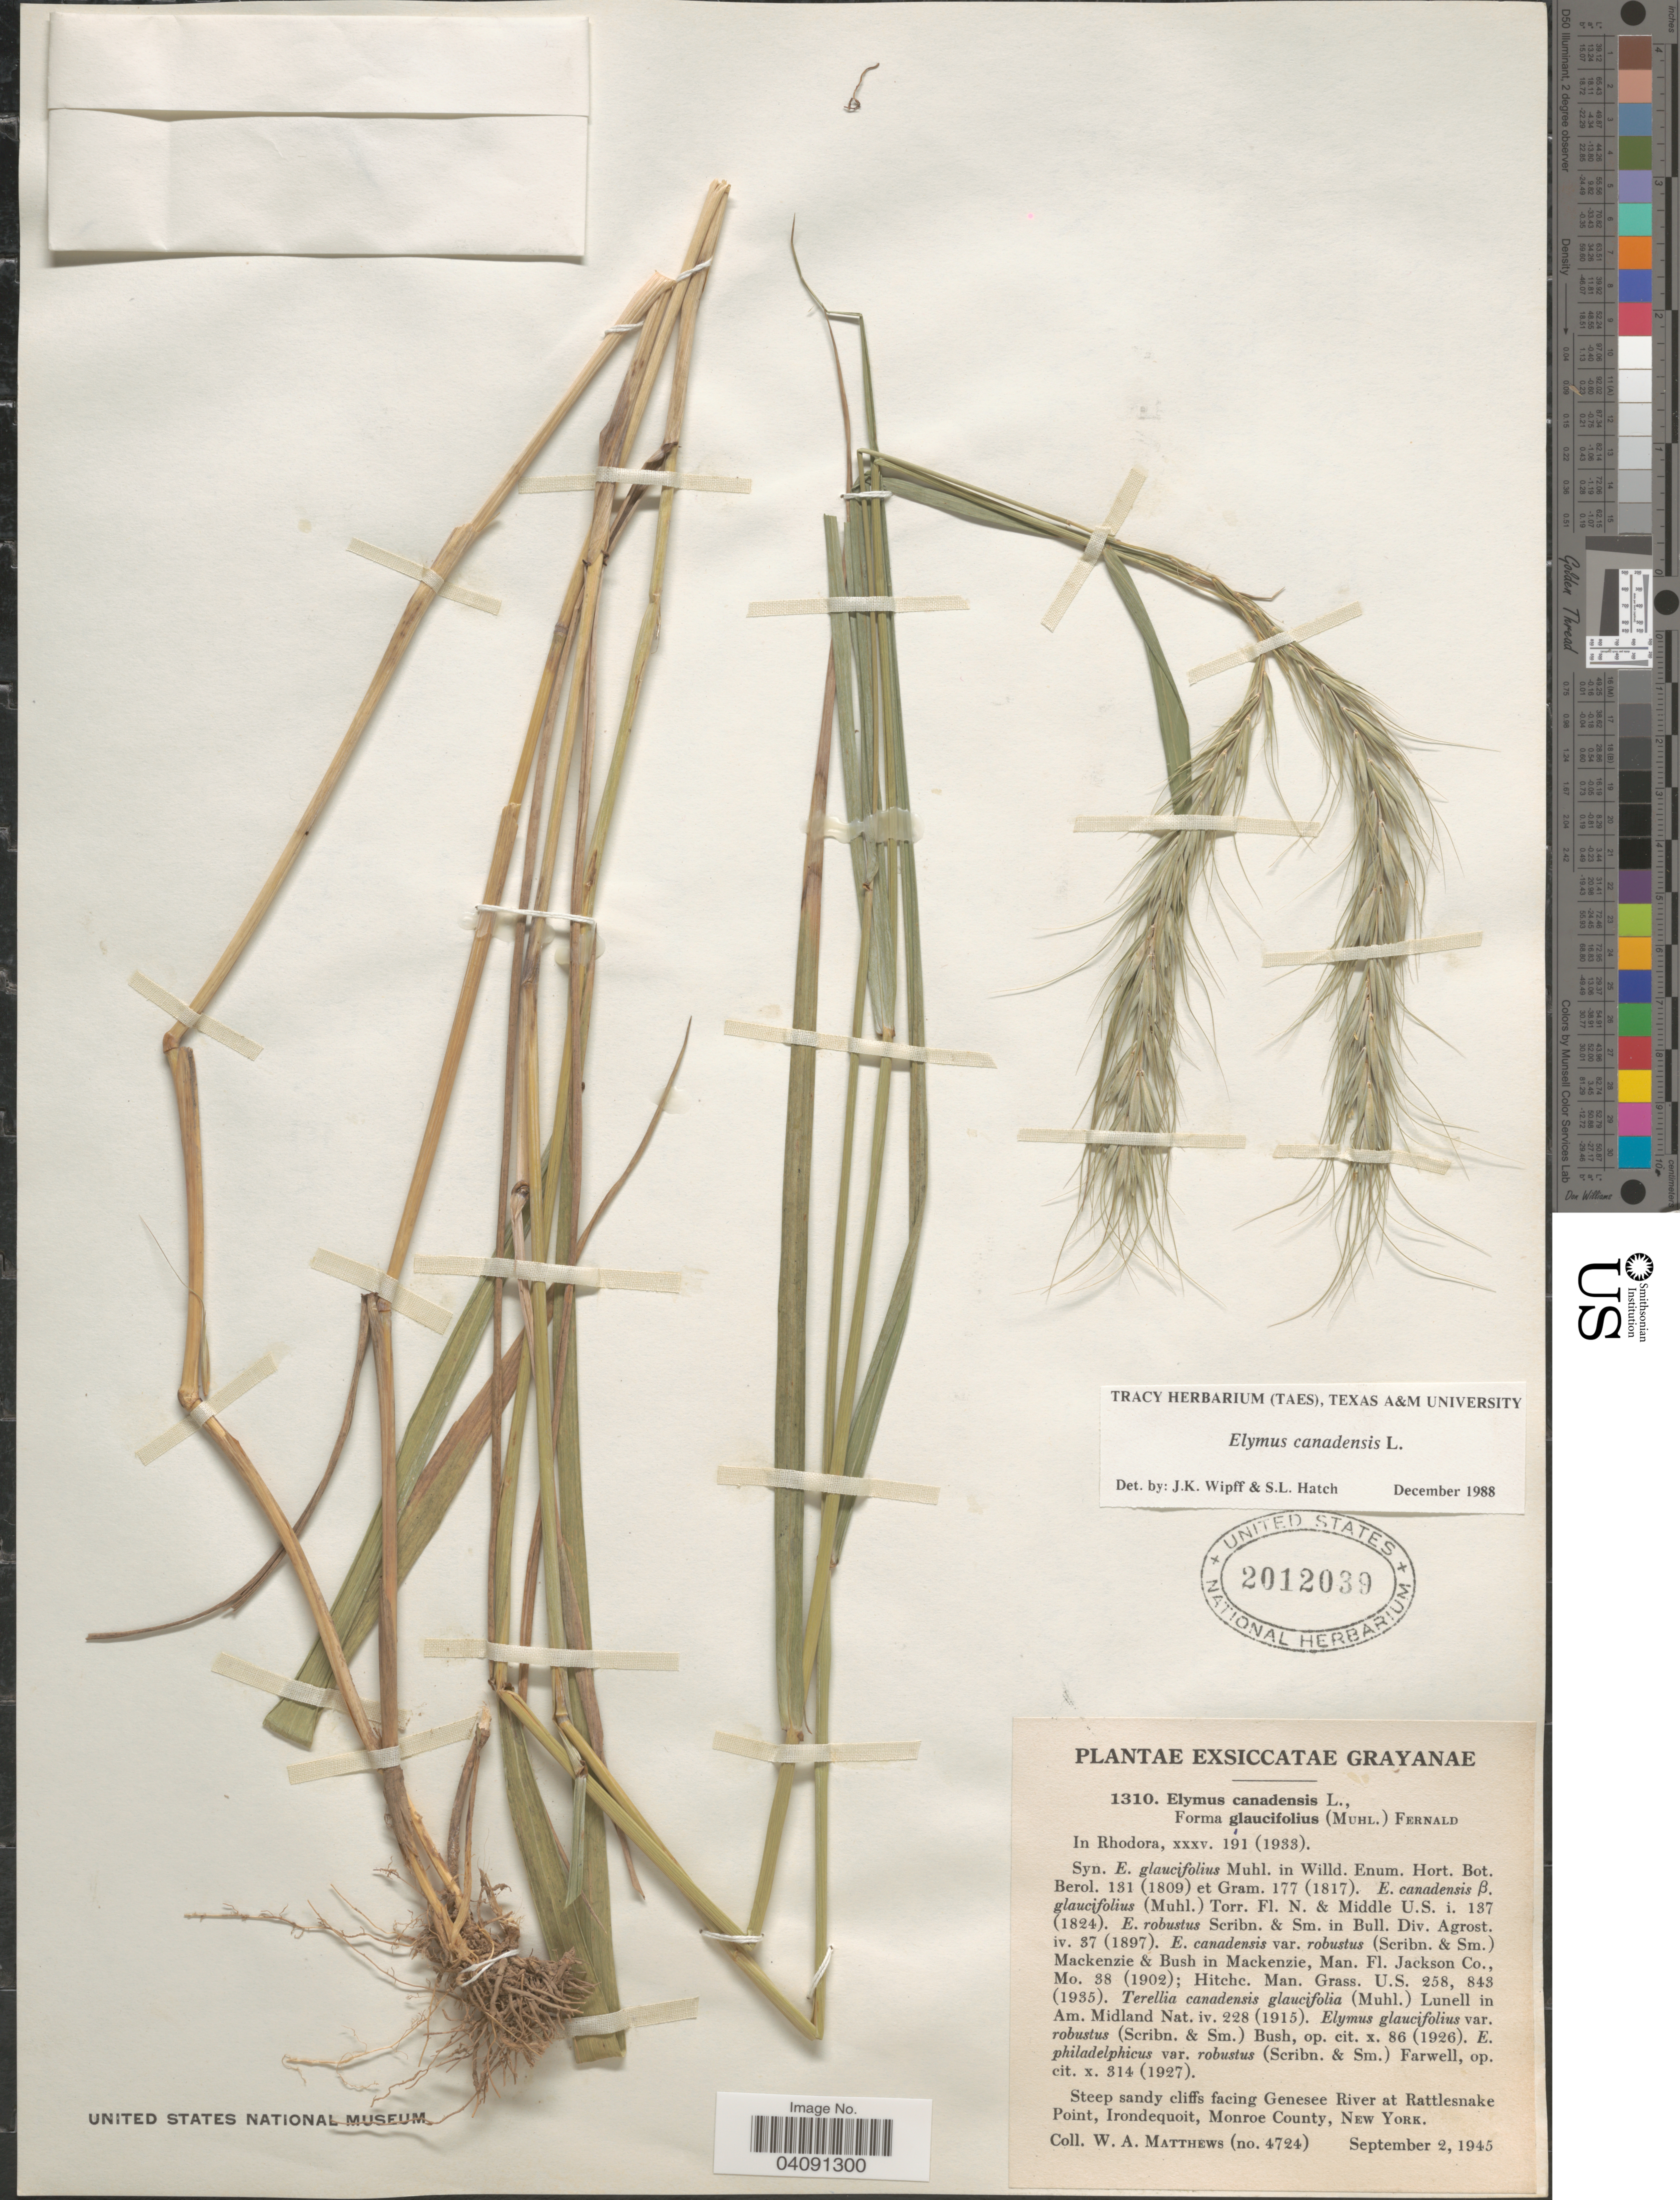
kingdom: Plantae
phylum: Tracheophyta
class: Liliopsida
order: Poales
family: Poaceae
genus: Elymus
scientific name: Elymus canadensis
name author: L.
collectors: W. Matthews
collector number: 4724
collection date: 1945-09-02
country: United States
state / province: New York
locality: Steep sandy cliffs facing Genesee River at Rattlesnake Point, Irondequoit, Monroe County.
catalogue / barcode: US 2012039